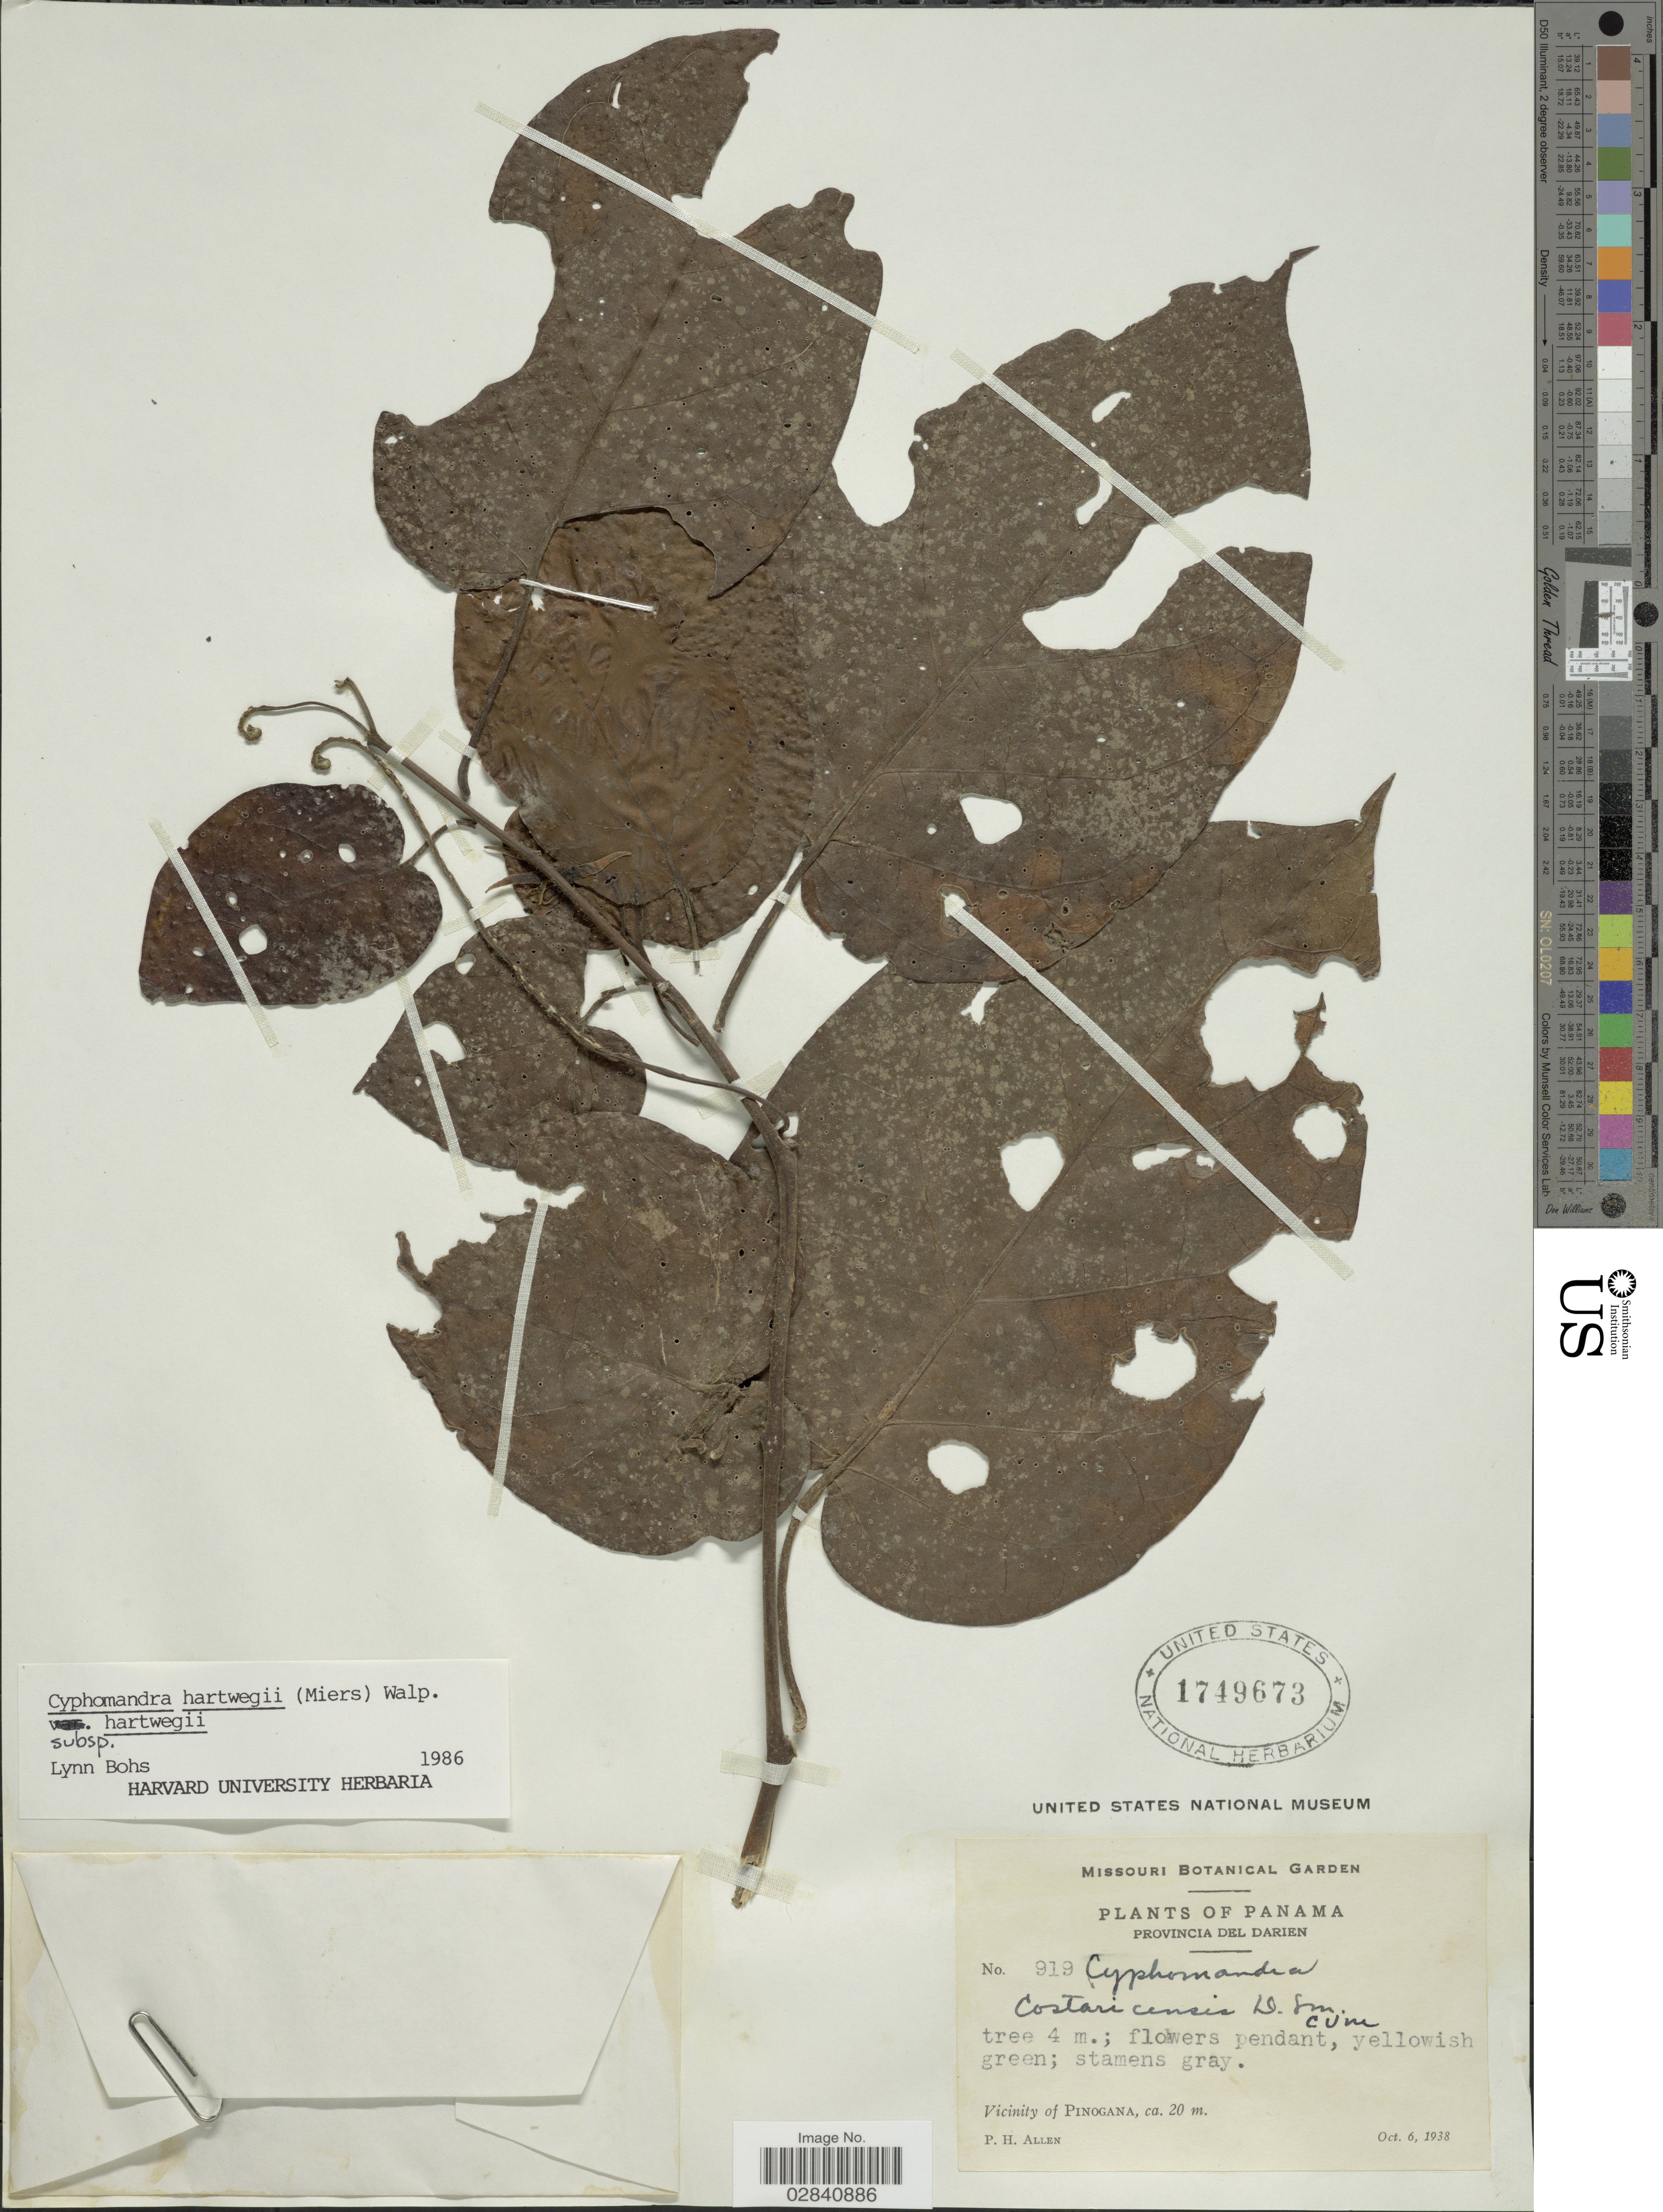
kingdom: Plantae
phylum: Tracheophyta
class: Magnoliopsida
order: Solanales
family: Solanaceae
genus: Cyphomandra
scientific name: Cyphomandra hartwegii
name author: (Miers) Sendtn. ex Walp.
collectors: P. H. Allen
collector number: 919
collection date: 1938-10-06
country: Panama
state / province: Darién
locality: Vicinity of Pinogana.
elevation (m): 20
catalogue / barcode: US 1749673